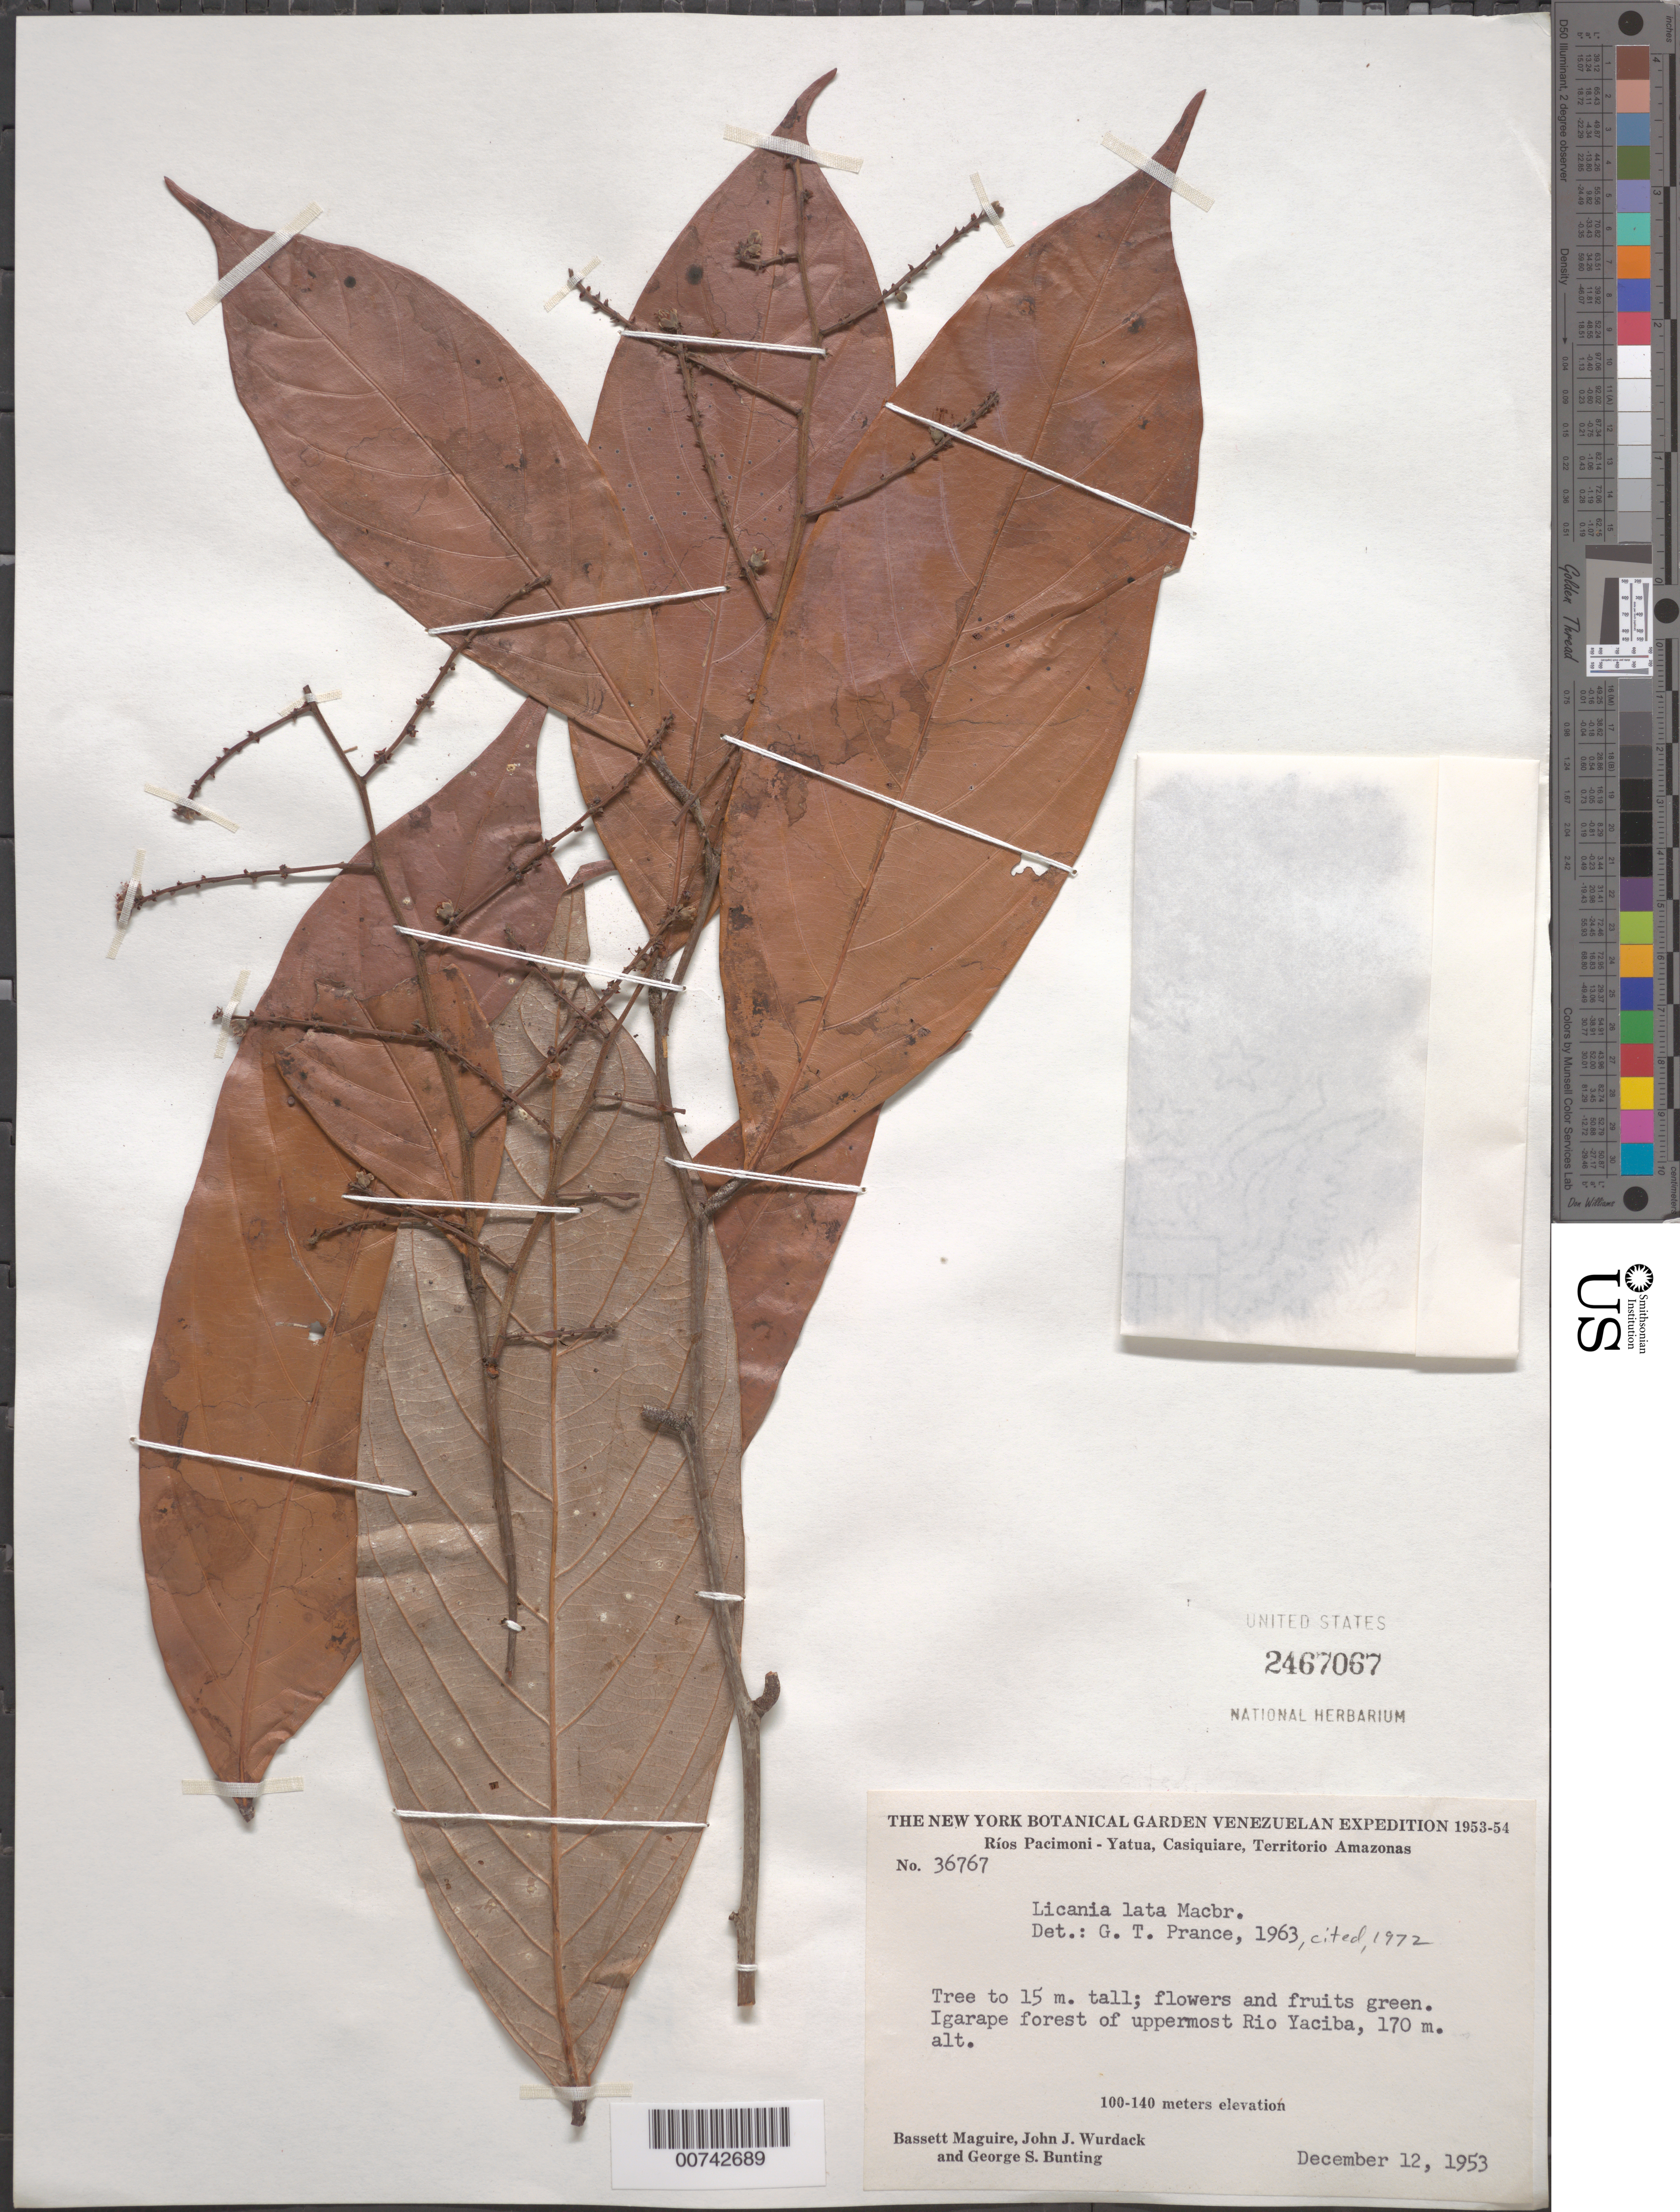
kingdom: Plantae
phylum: Tracheophyta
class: Magnoliopsida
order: Malpighiales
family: Chrysobalanaceae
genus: Leptobalanus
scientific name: Leptobalanus latus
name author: (J.F. Macbr.) Sothers & Prance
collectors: B. Maguire, J. J. Wurdack & G. S. Bunting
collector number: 36767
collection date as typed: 12-Dec-53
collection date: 1953-12-12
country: Venezuela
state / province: Amazonas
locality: Ríos Pacimoni - Yatua, Casiquiare, uppermost Río Yatua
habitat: Igarapé forest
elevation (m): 170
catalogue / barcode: US 2467067